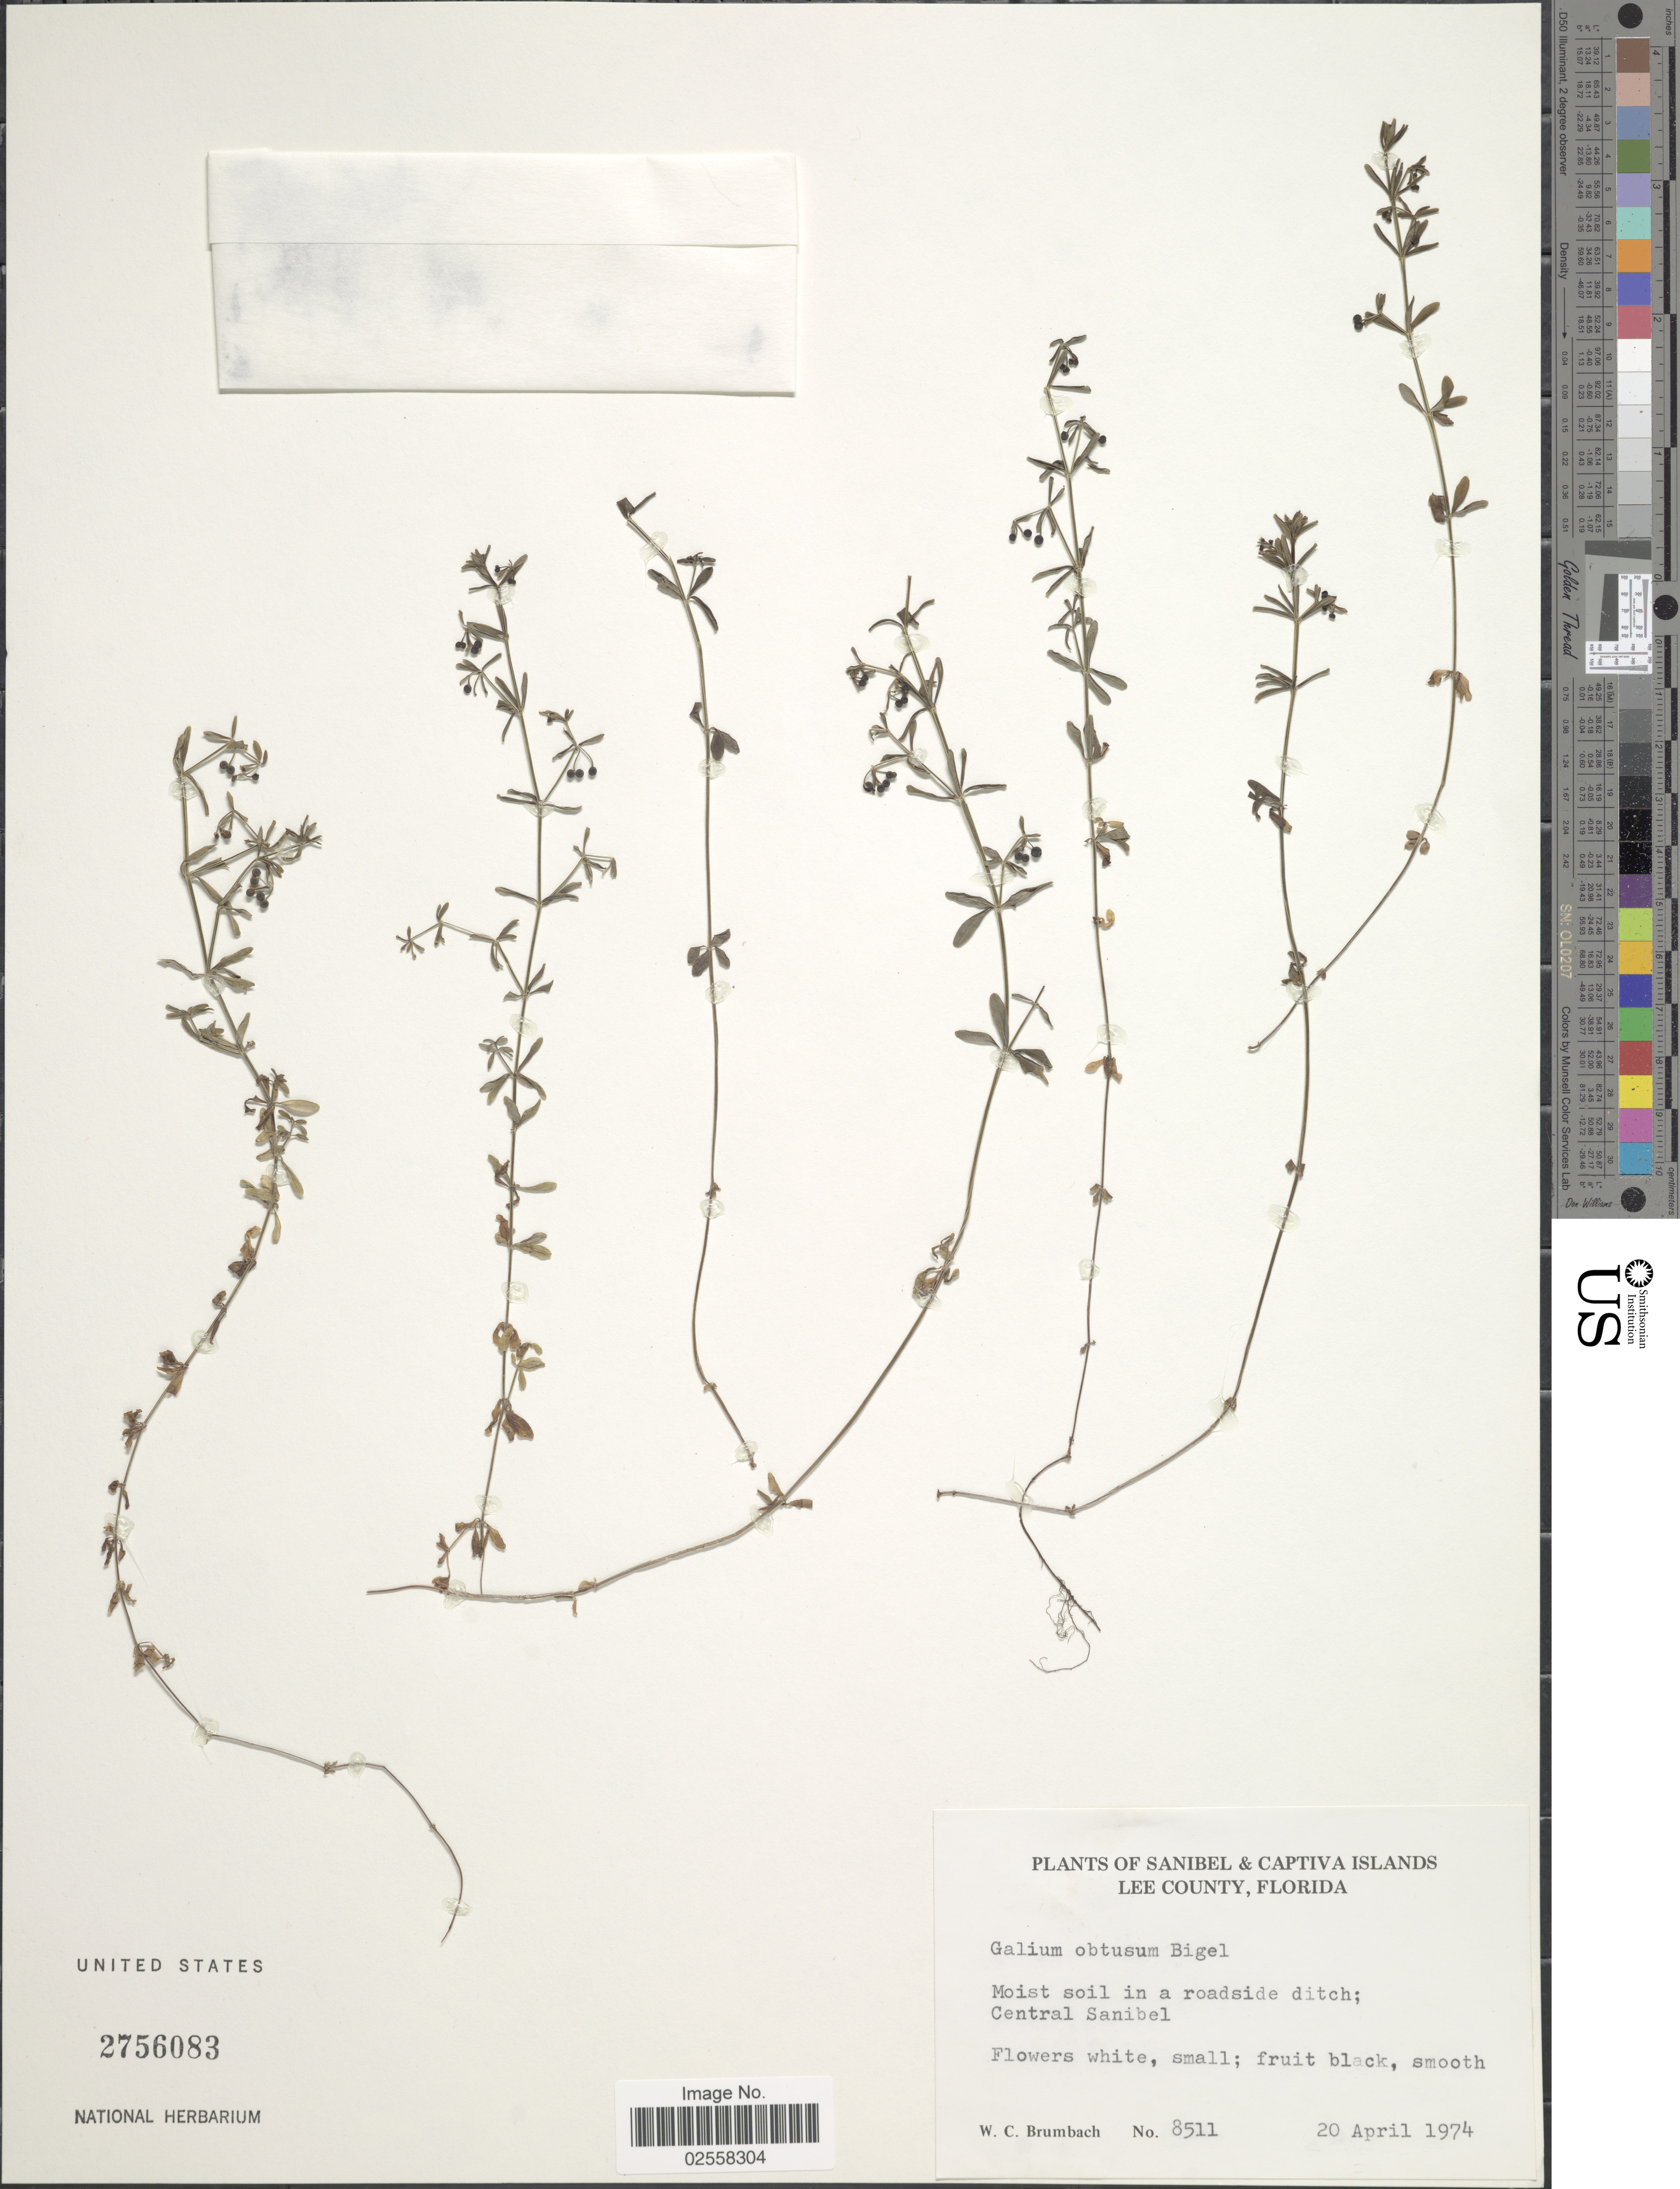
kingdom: Plantae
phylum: Tracheophyta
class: Magnoliopsida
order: Gentianales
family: Rubiaceae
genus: Galium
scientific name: Galium obtusum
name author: Bigelow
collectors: W. C. Brumbach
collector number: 8511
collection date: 1974-04-20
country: United States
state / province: Florida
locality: Sanibel & Captiva Islands, Lee County, Central Sanibel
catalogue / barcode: US 2756083